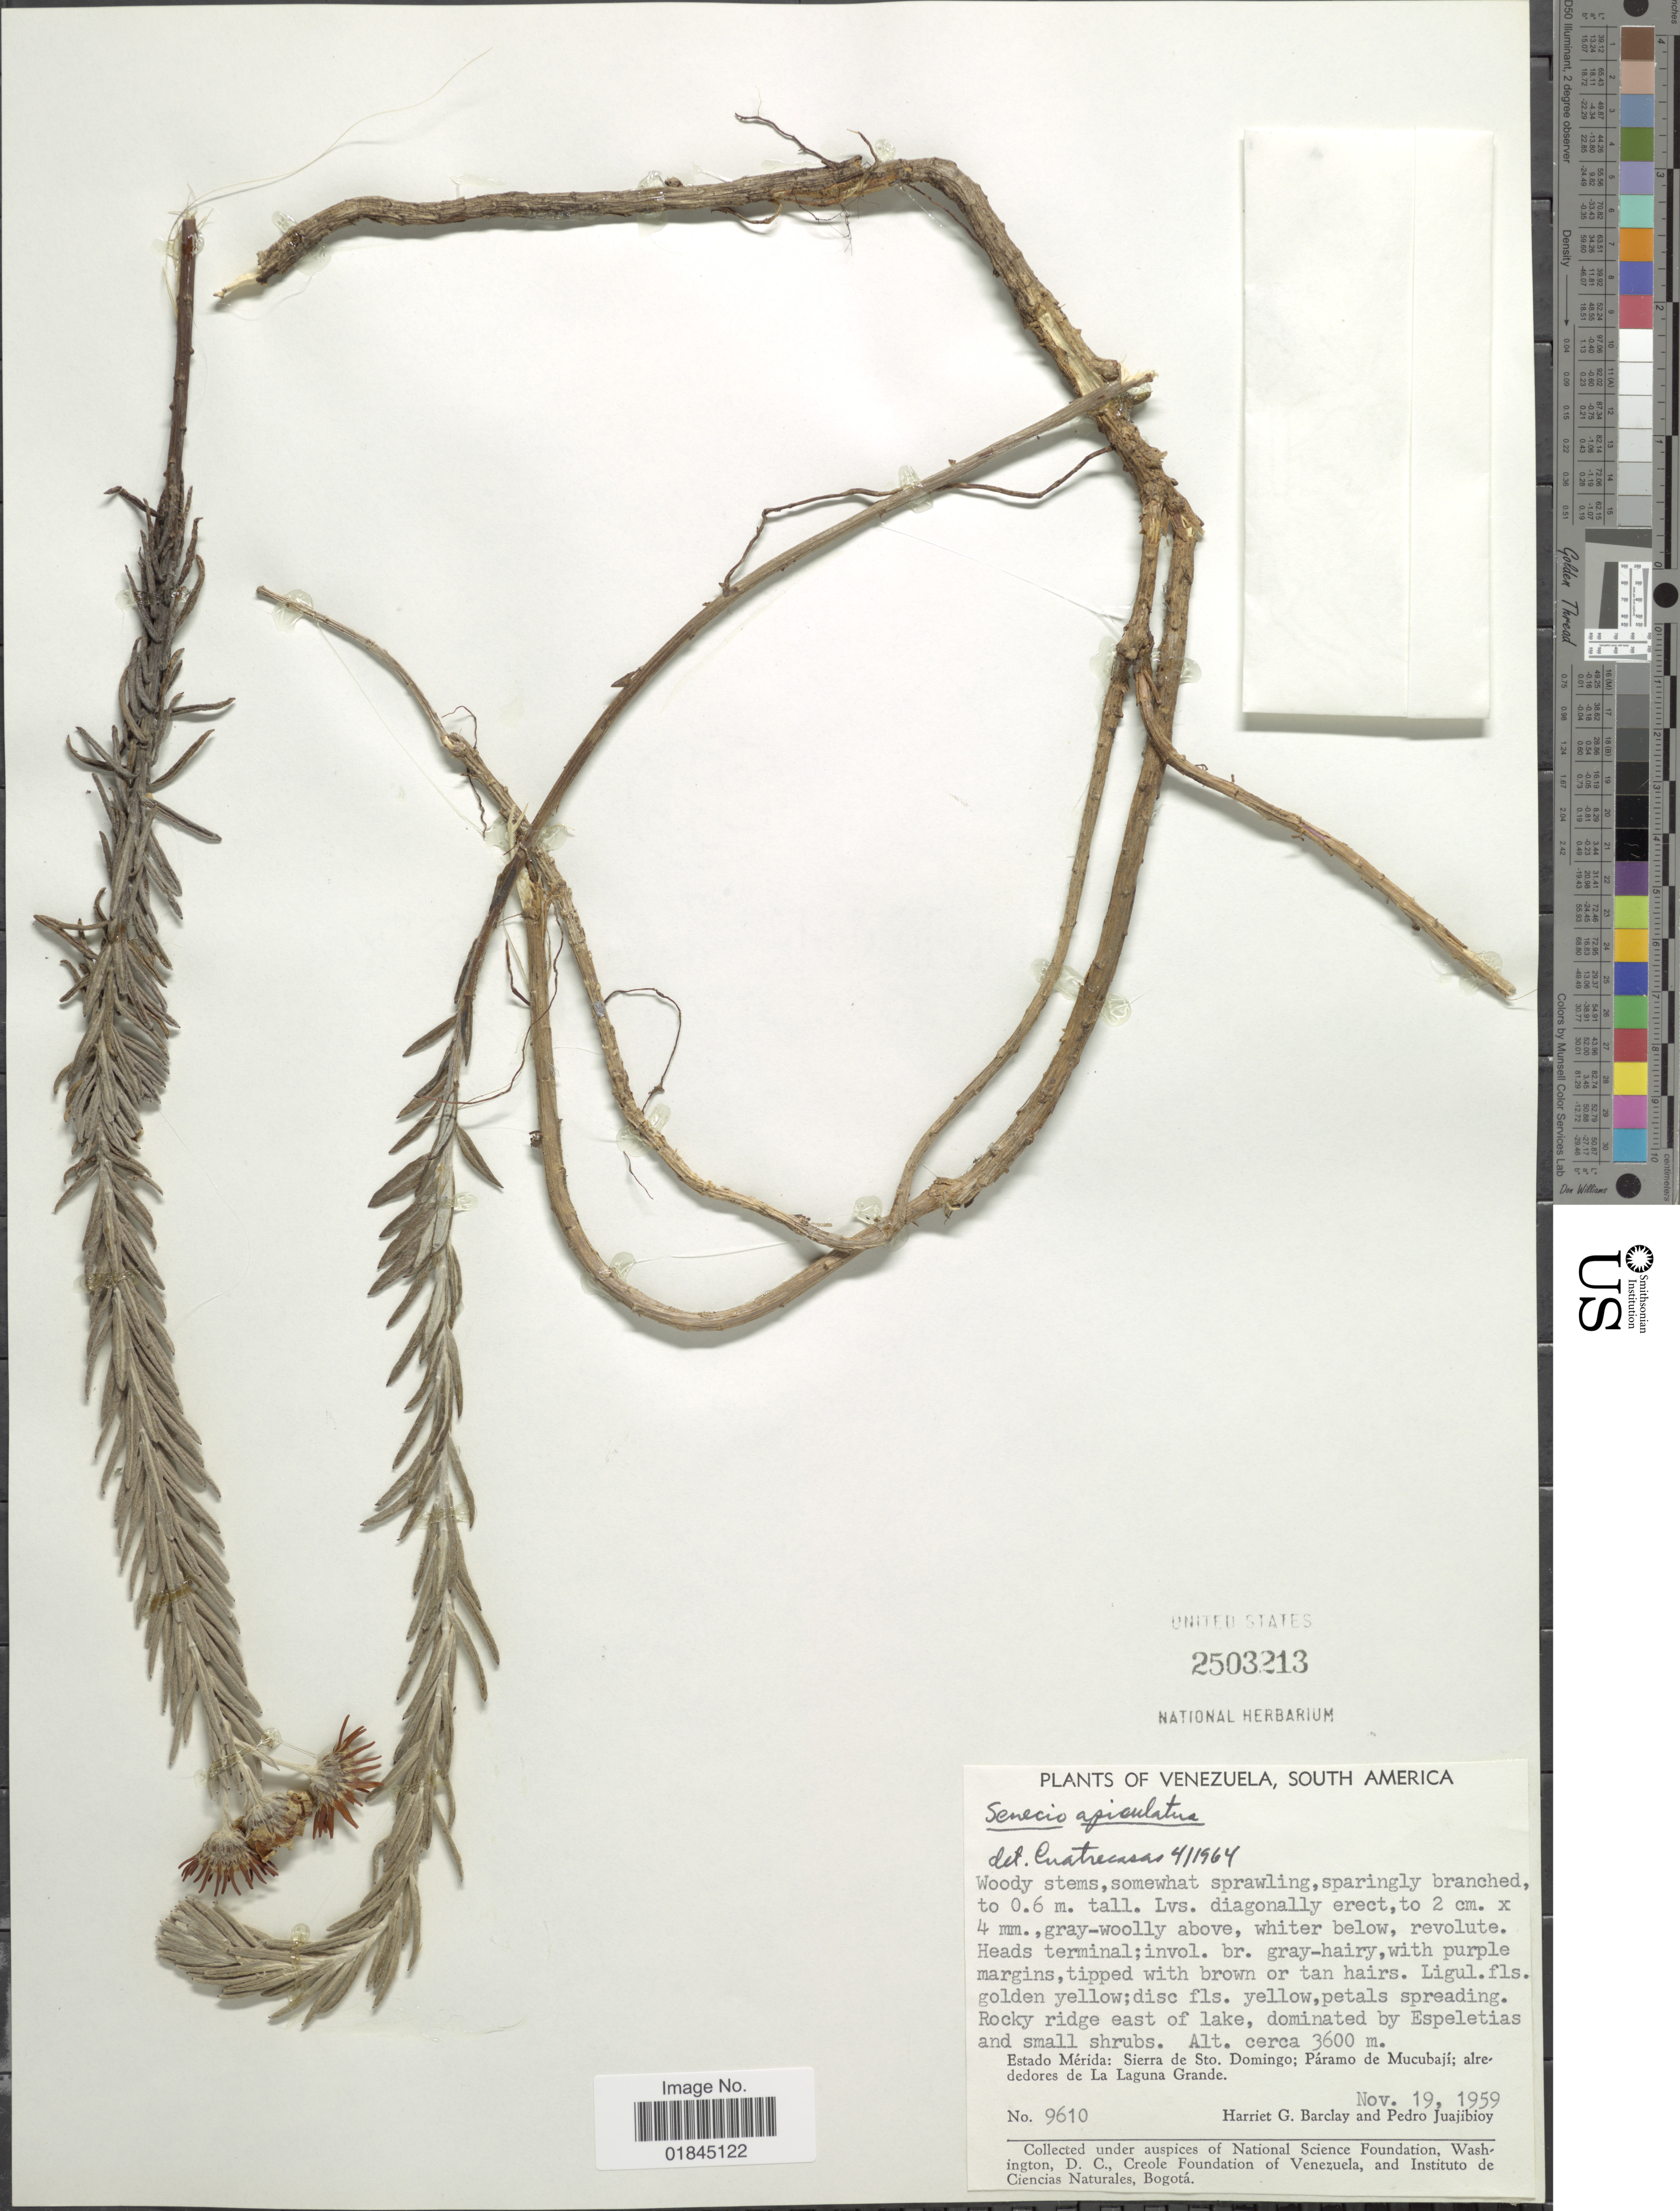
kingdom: Plantae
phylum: Tracheophyta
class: Magnoliopsida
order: Asterales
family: Asteraceae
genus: Pentacalia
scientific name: Pentacalia apiculata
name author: (Sch. Bip. ex Wedd.) Cuatrec.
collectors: H. G. Barclay & P. Juajibioy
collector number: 9610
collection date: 1959-11-19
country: Venezuela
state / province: Mérida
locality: Estado Mérida: Sierra de Sto. Domingo; Páramo de Mucubají; alrededores de La Laguna Grande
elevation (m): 3600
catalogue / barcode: US 2503213